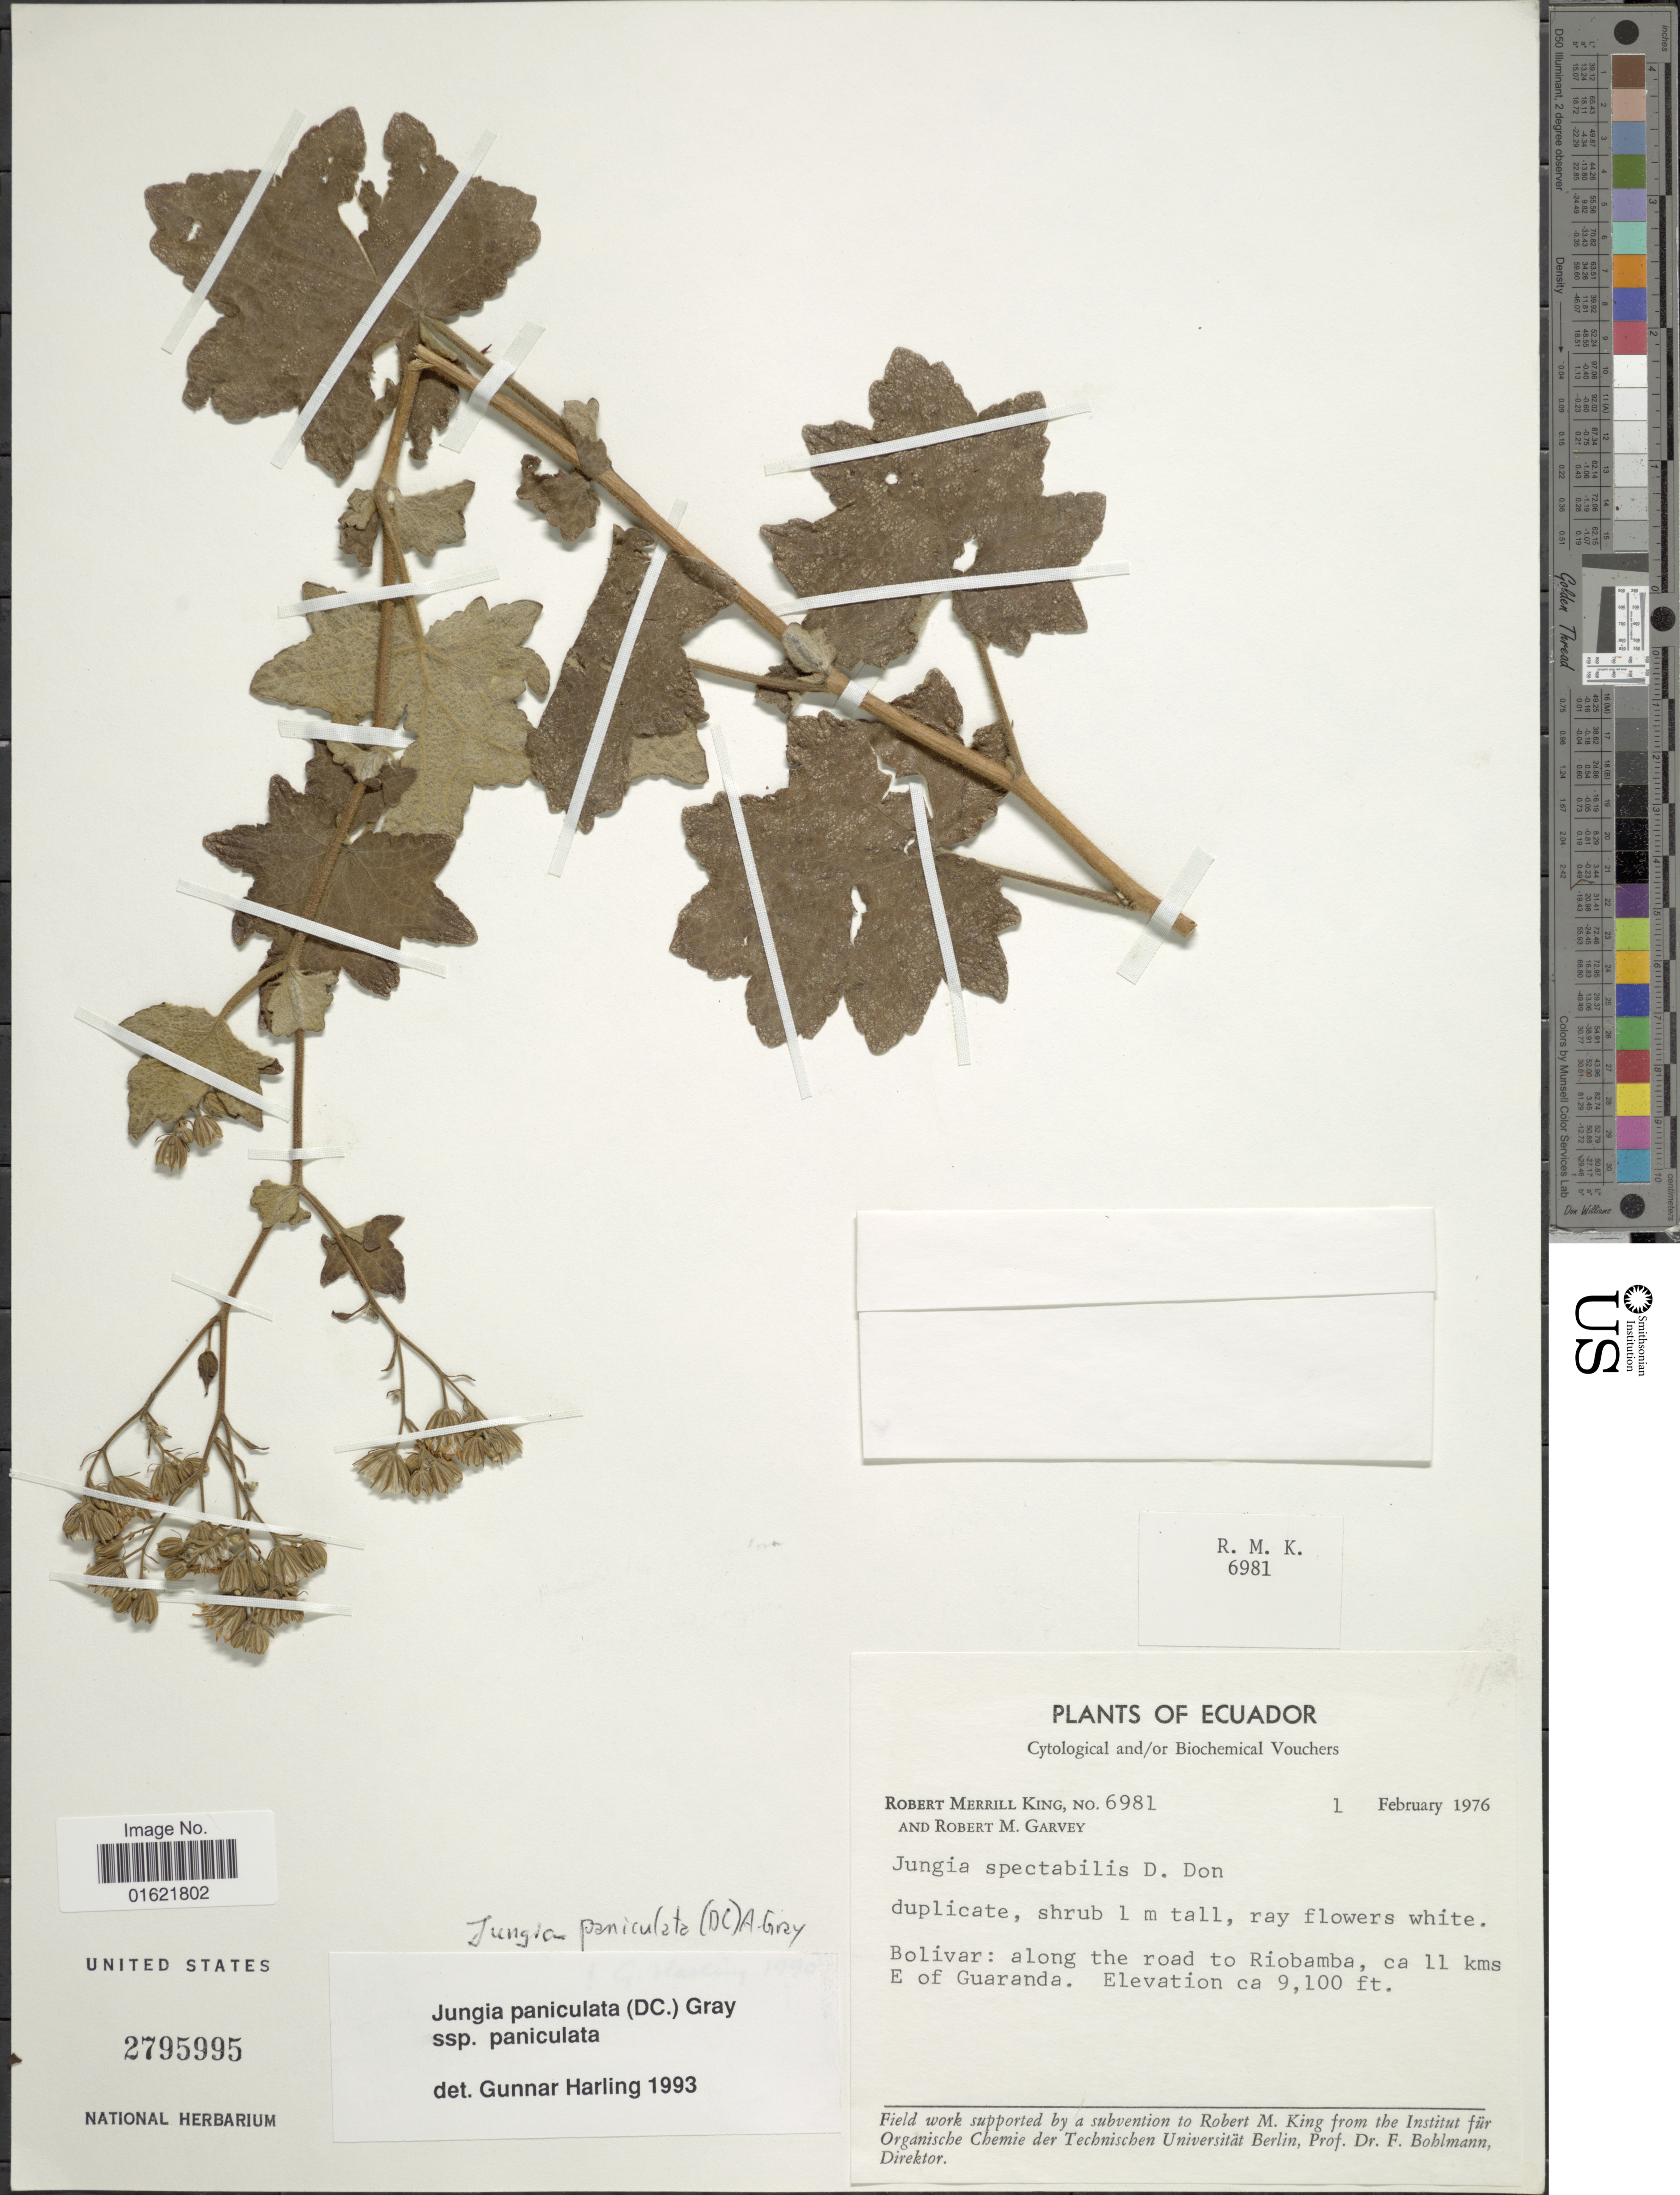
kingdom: Plantae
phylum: Tracheophyta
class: Magnoliopsida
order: Asterales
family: Asteraceae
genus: Jungia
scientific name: Jungia paniculata subsp. paniculata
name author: (DC.) A. Gray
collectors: R. M. King & R. Garvey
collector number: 6981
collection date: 1976-02-01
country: Ecuador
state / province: Bolívar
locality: Along the road to Riobamba, 11 kms E of Guaranda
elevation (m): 2774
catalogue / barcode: US 2795995